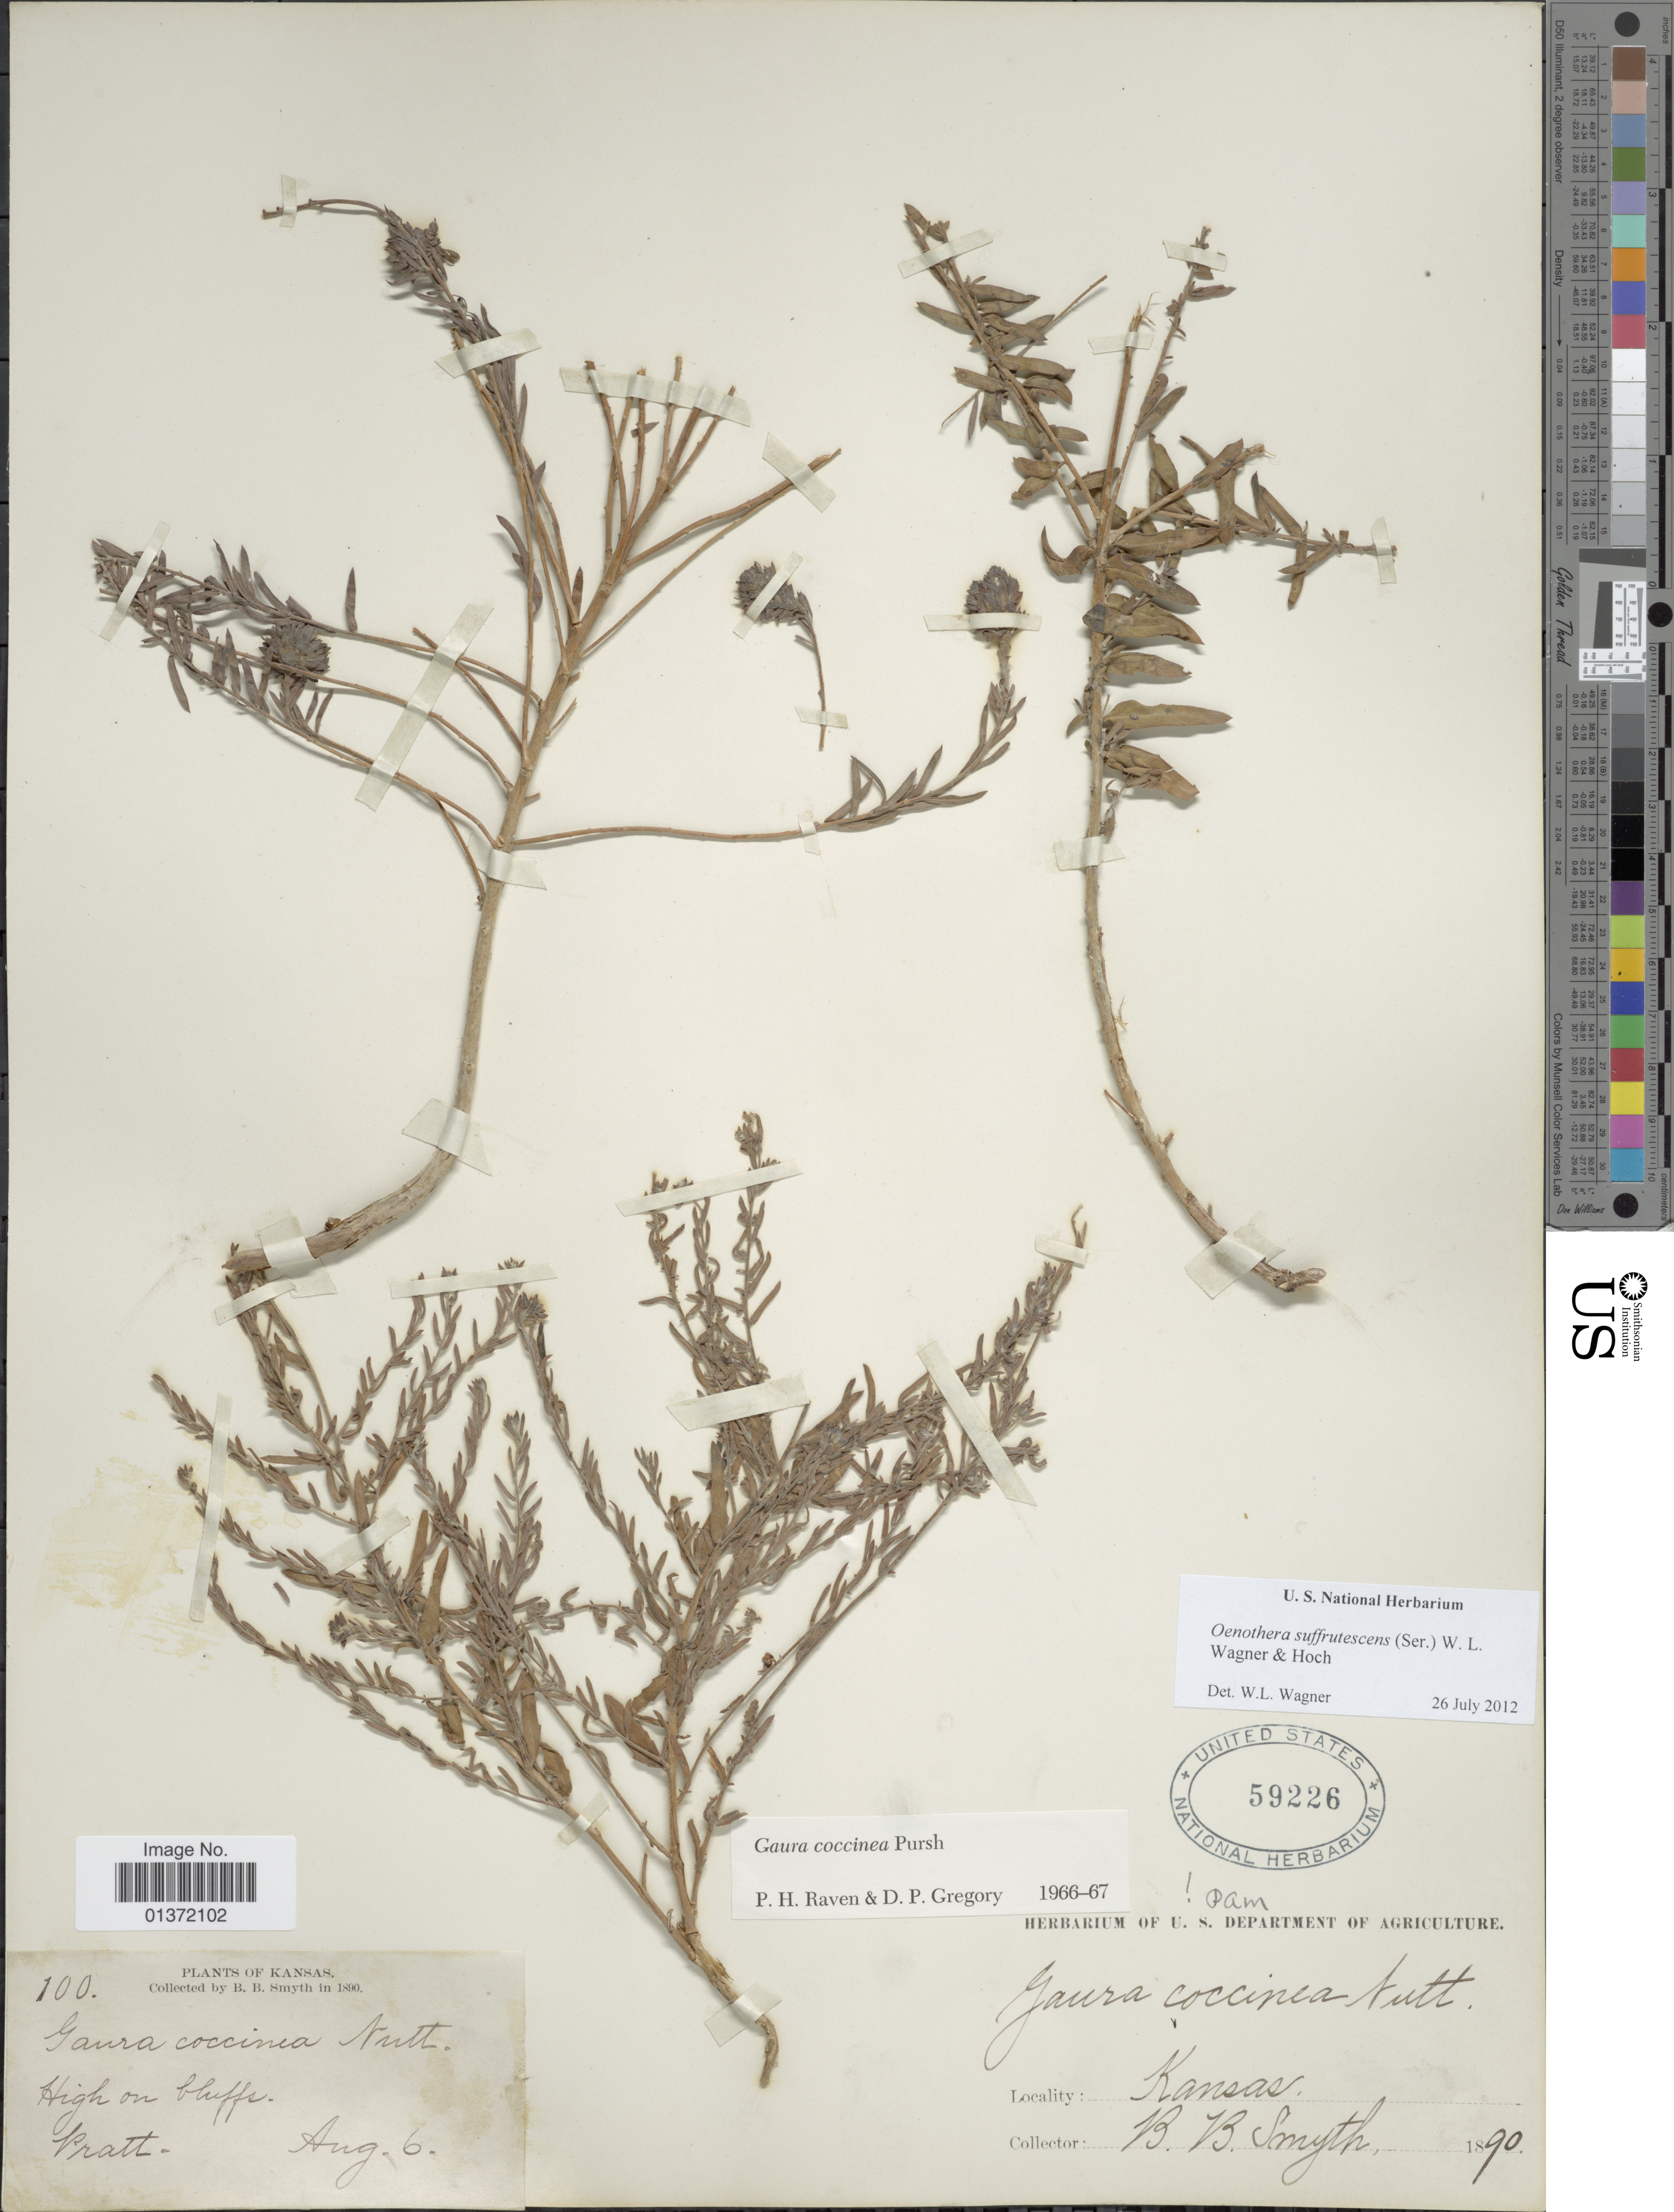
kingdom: Plantae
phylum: Tracheophyta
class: Magnoliopsida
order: Myrtales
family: Onagraceae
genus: Oenothera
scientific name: Oenothera suffrutescens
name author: (Ser.) W.L. Wagner & Hoch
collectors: B. Smyth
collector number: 100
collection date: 1890-08-06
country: United States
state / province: Kansas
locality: Pratt.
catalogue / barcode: US 59226